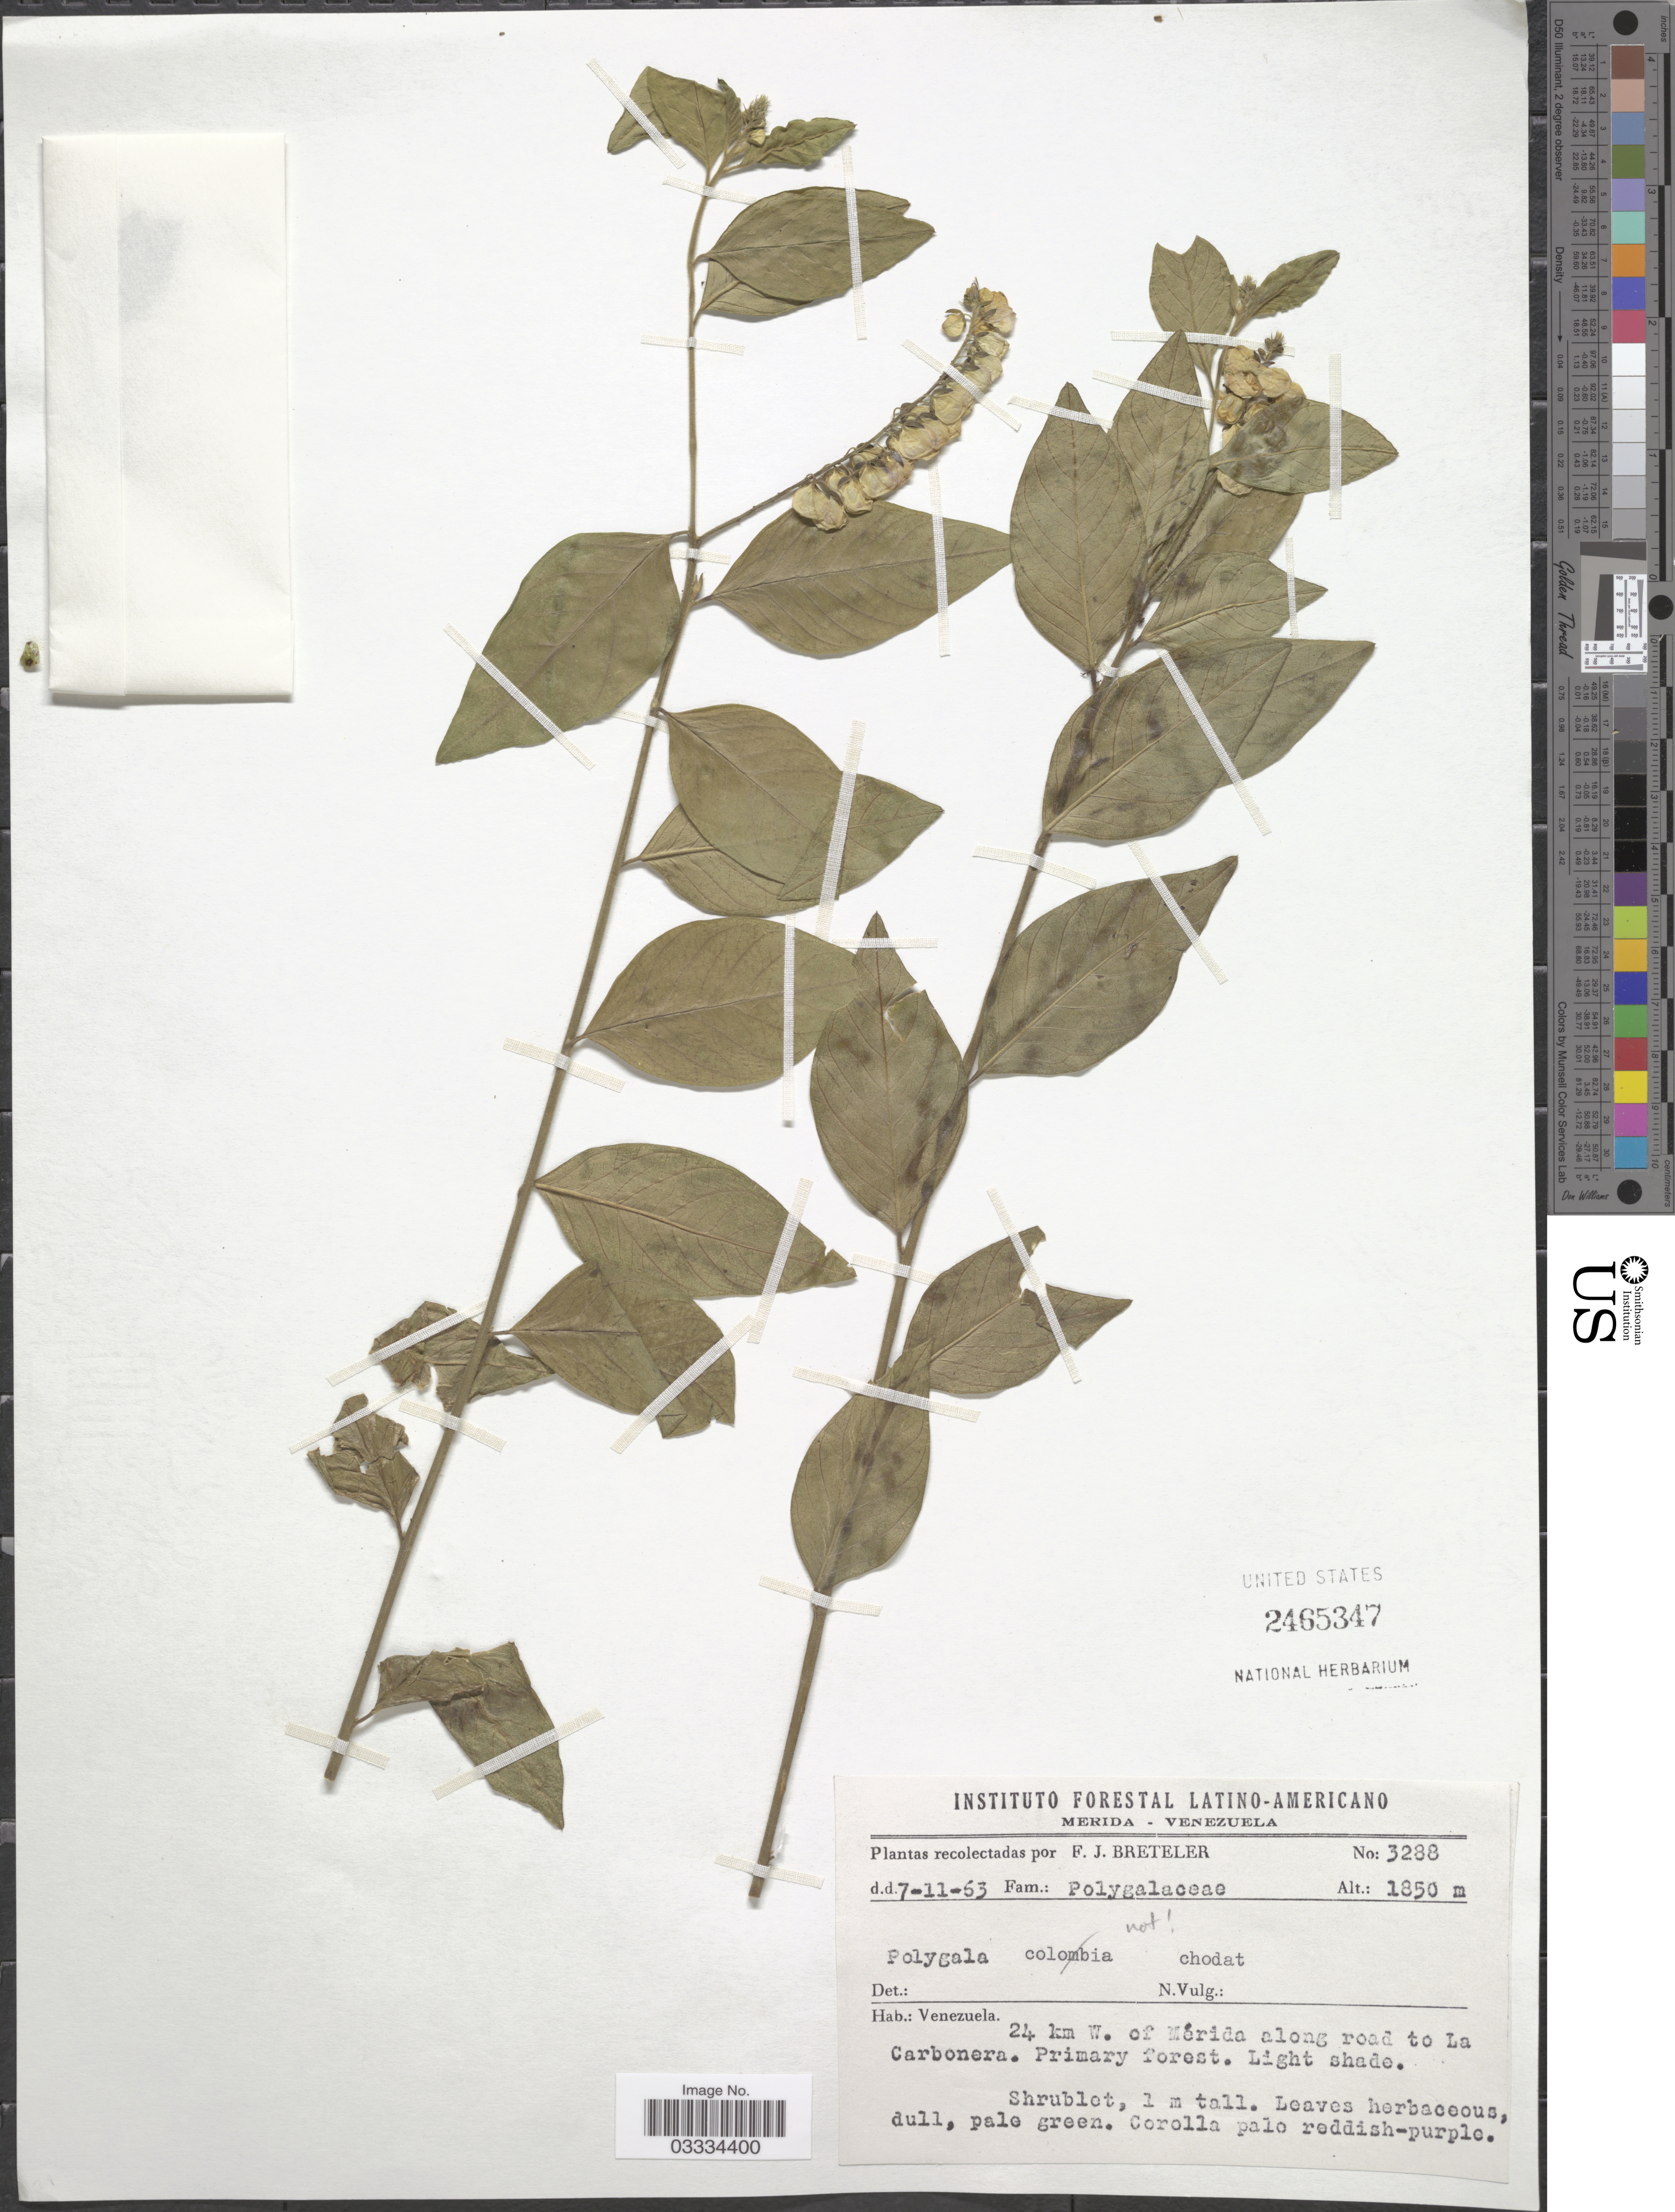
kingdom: Plantae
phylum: Tracheophyta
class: Magnoliopsida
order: Fabales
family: Polygalaceae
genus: Polygala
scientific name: Polygala sp.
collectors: F. J. Breteler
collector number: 3288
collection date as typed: Transcribed d/m/y: 7/11/63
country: Venezuela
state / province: Mérida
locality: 24 km W. of Mérida along road to La Carbonera.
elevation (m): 1850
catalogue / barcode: US 2465347